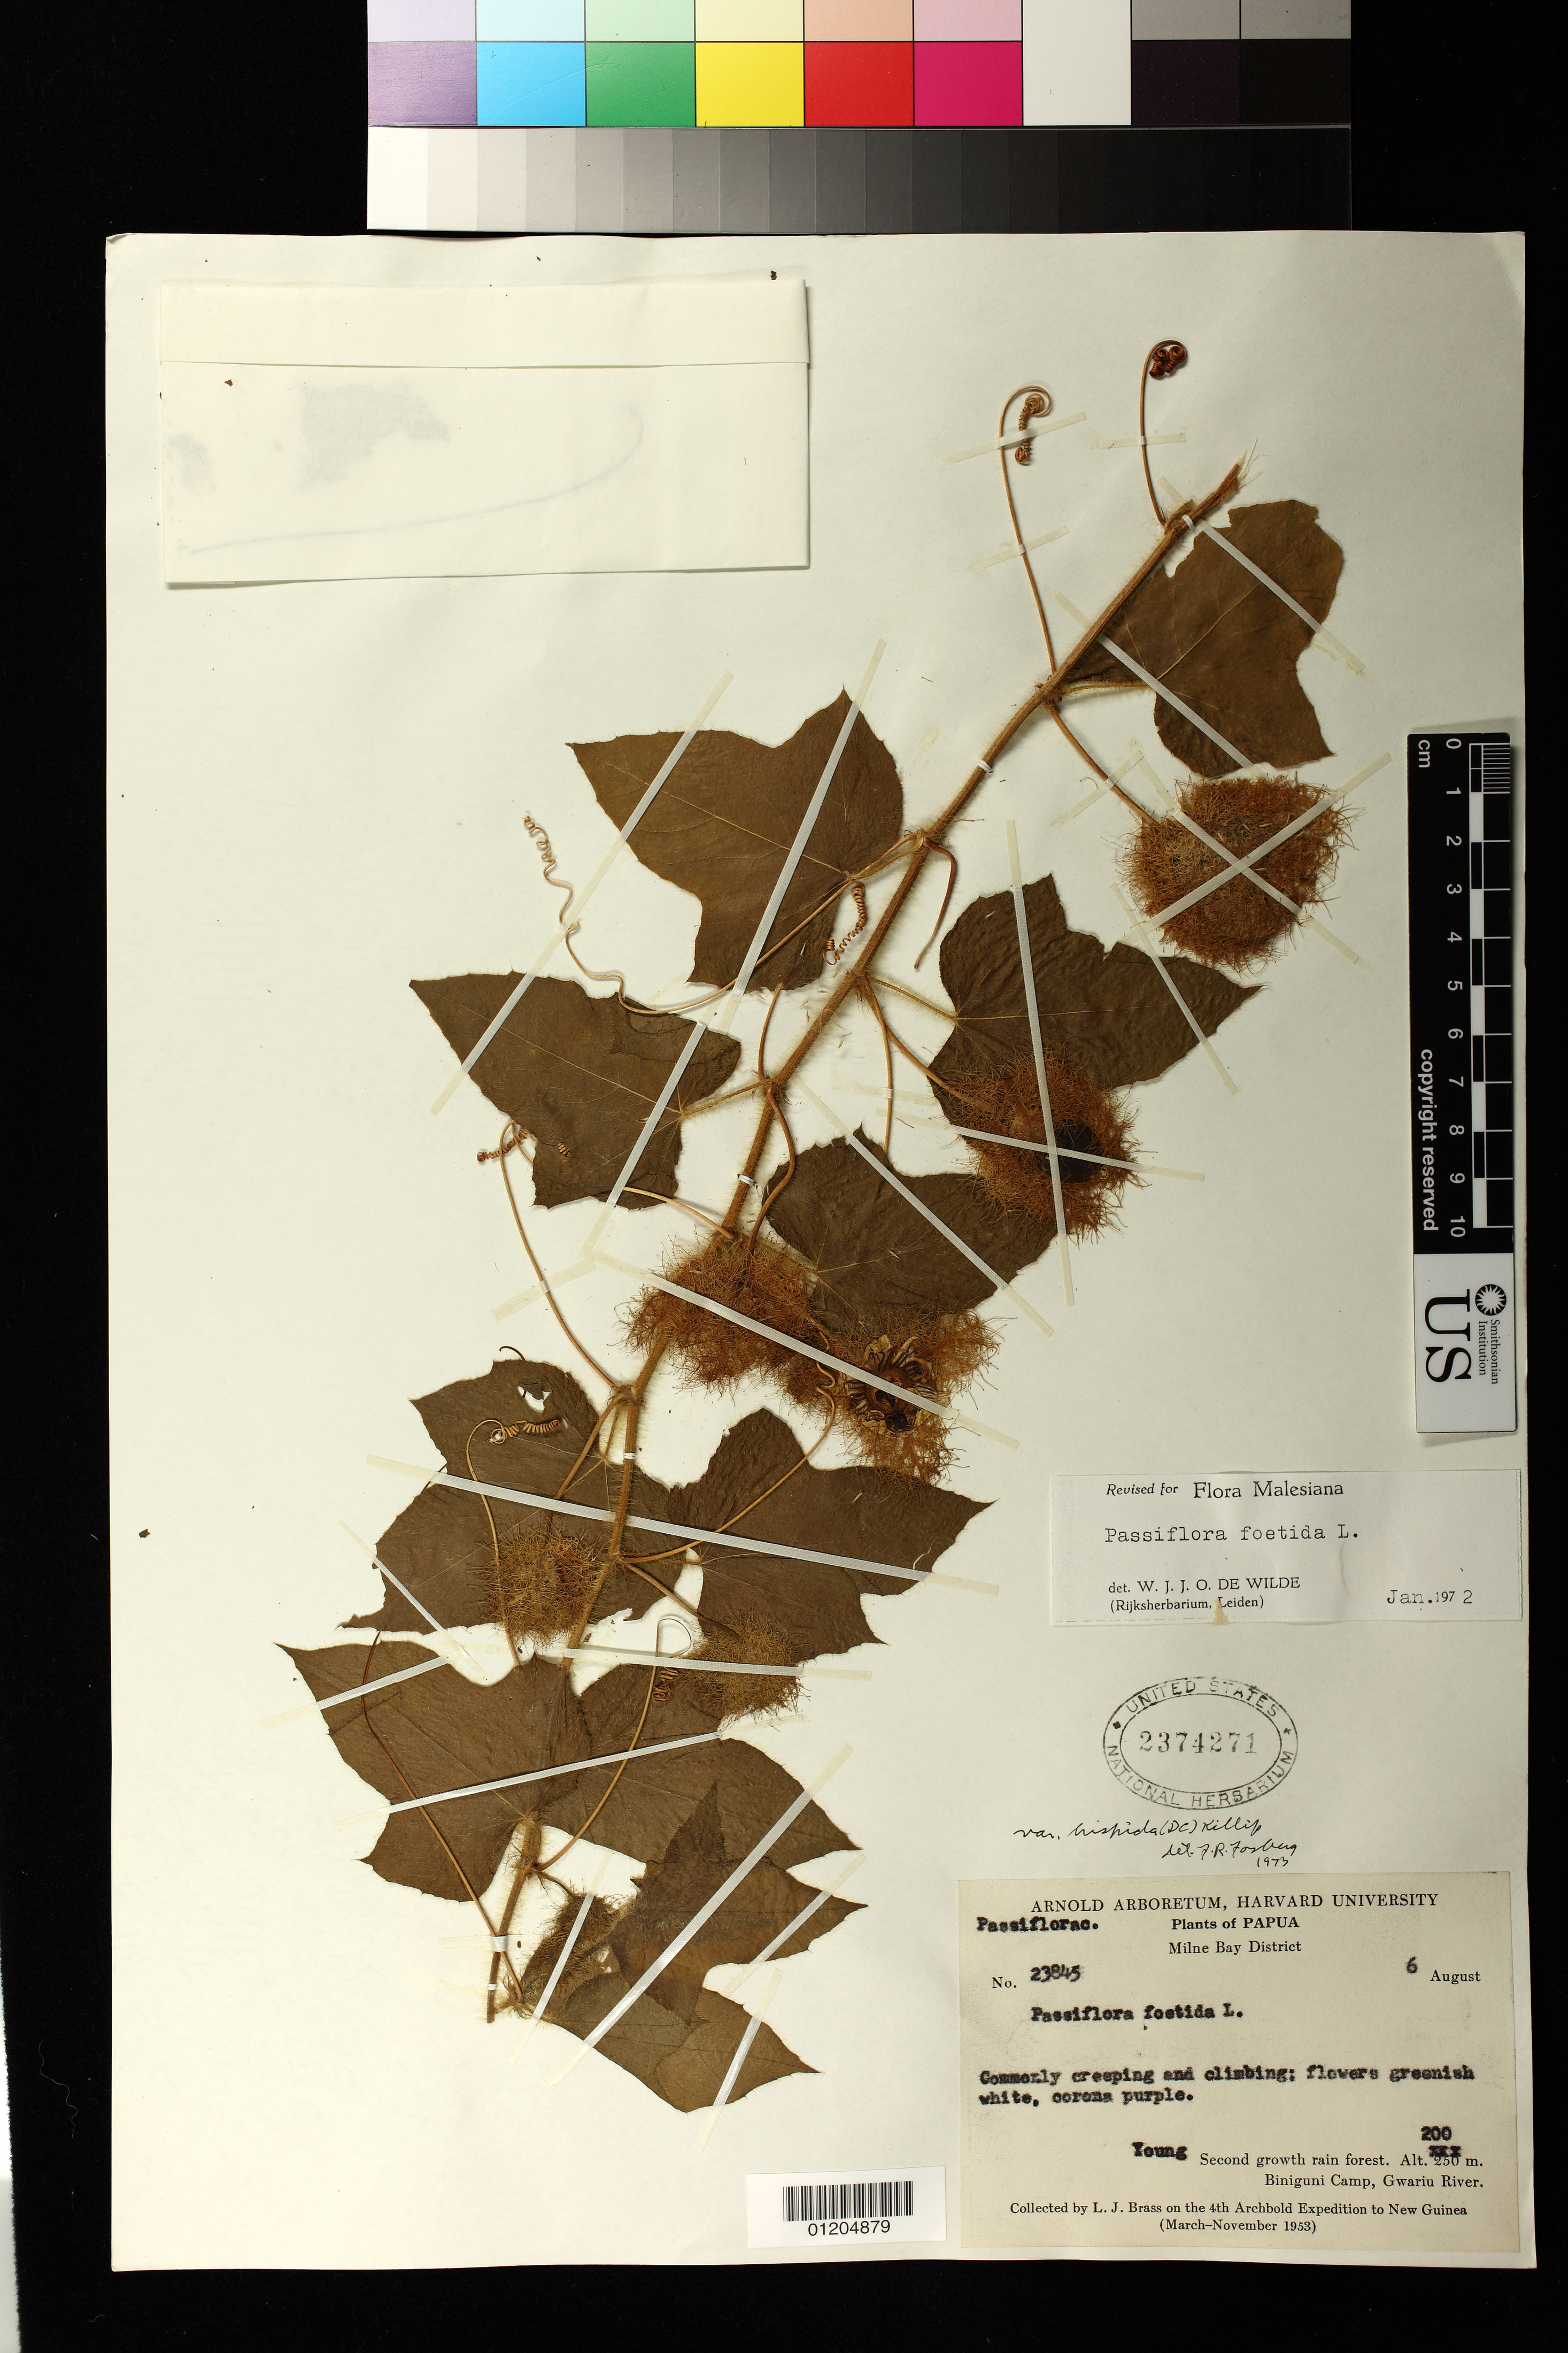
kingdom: Plantae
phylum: Tracheophyta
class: Magnoliopsida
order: Malpighiales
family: Passifloraceae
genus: Passiflora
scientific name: Passiflora foetida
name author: L.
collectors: L. J. Brass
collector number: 23845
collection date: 1953-08-06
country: Papua New Guinea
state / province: Milne Bay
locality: Second growth rainforest. Biniguni Camp. Gwariu River.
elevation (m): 200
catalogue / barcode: US 2374271